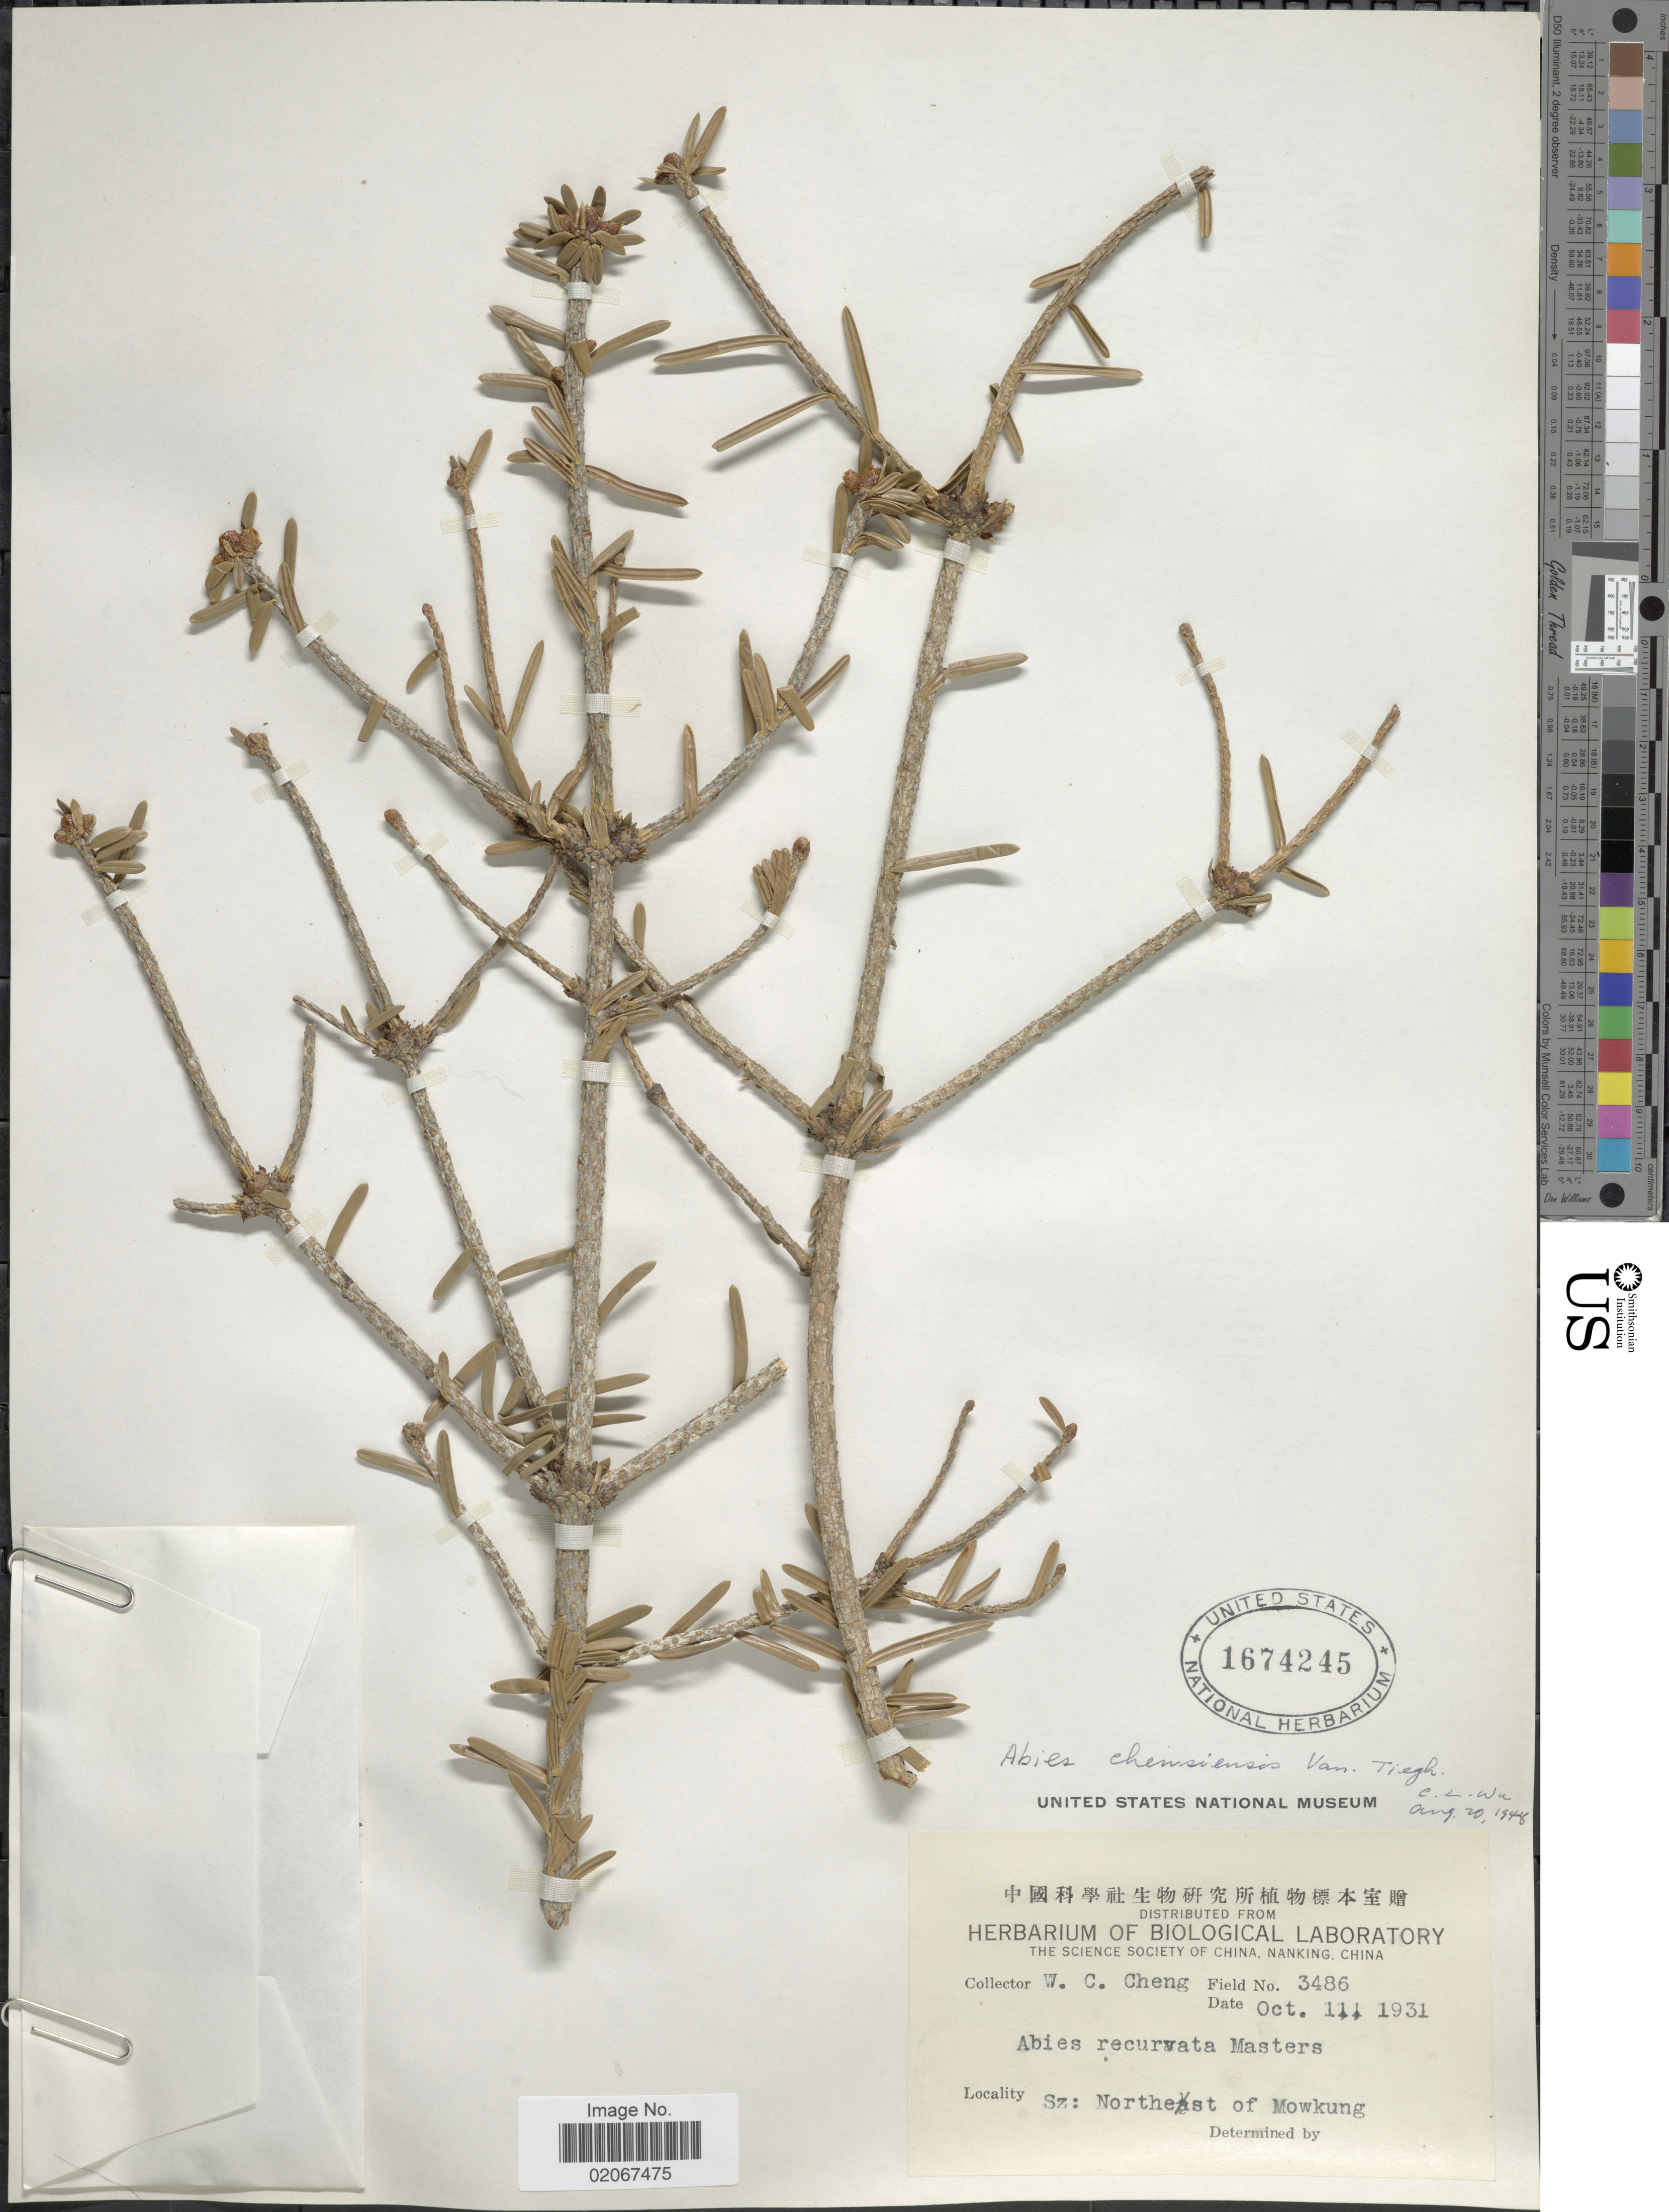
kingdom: Plantae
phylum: Tracheophyta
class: Pinopsida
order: Pinales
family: Pinaceae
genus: Abies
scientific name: Abies chensiensis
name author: Tiegh.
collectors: W. C. Cheng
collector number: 3486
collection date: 1931-10-11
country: China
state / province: Sichuan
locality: Sz: northeast of Mowkung.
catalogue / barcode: US 1674245